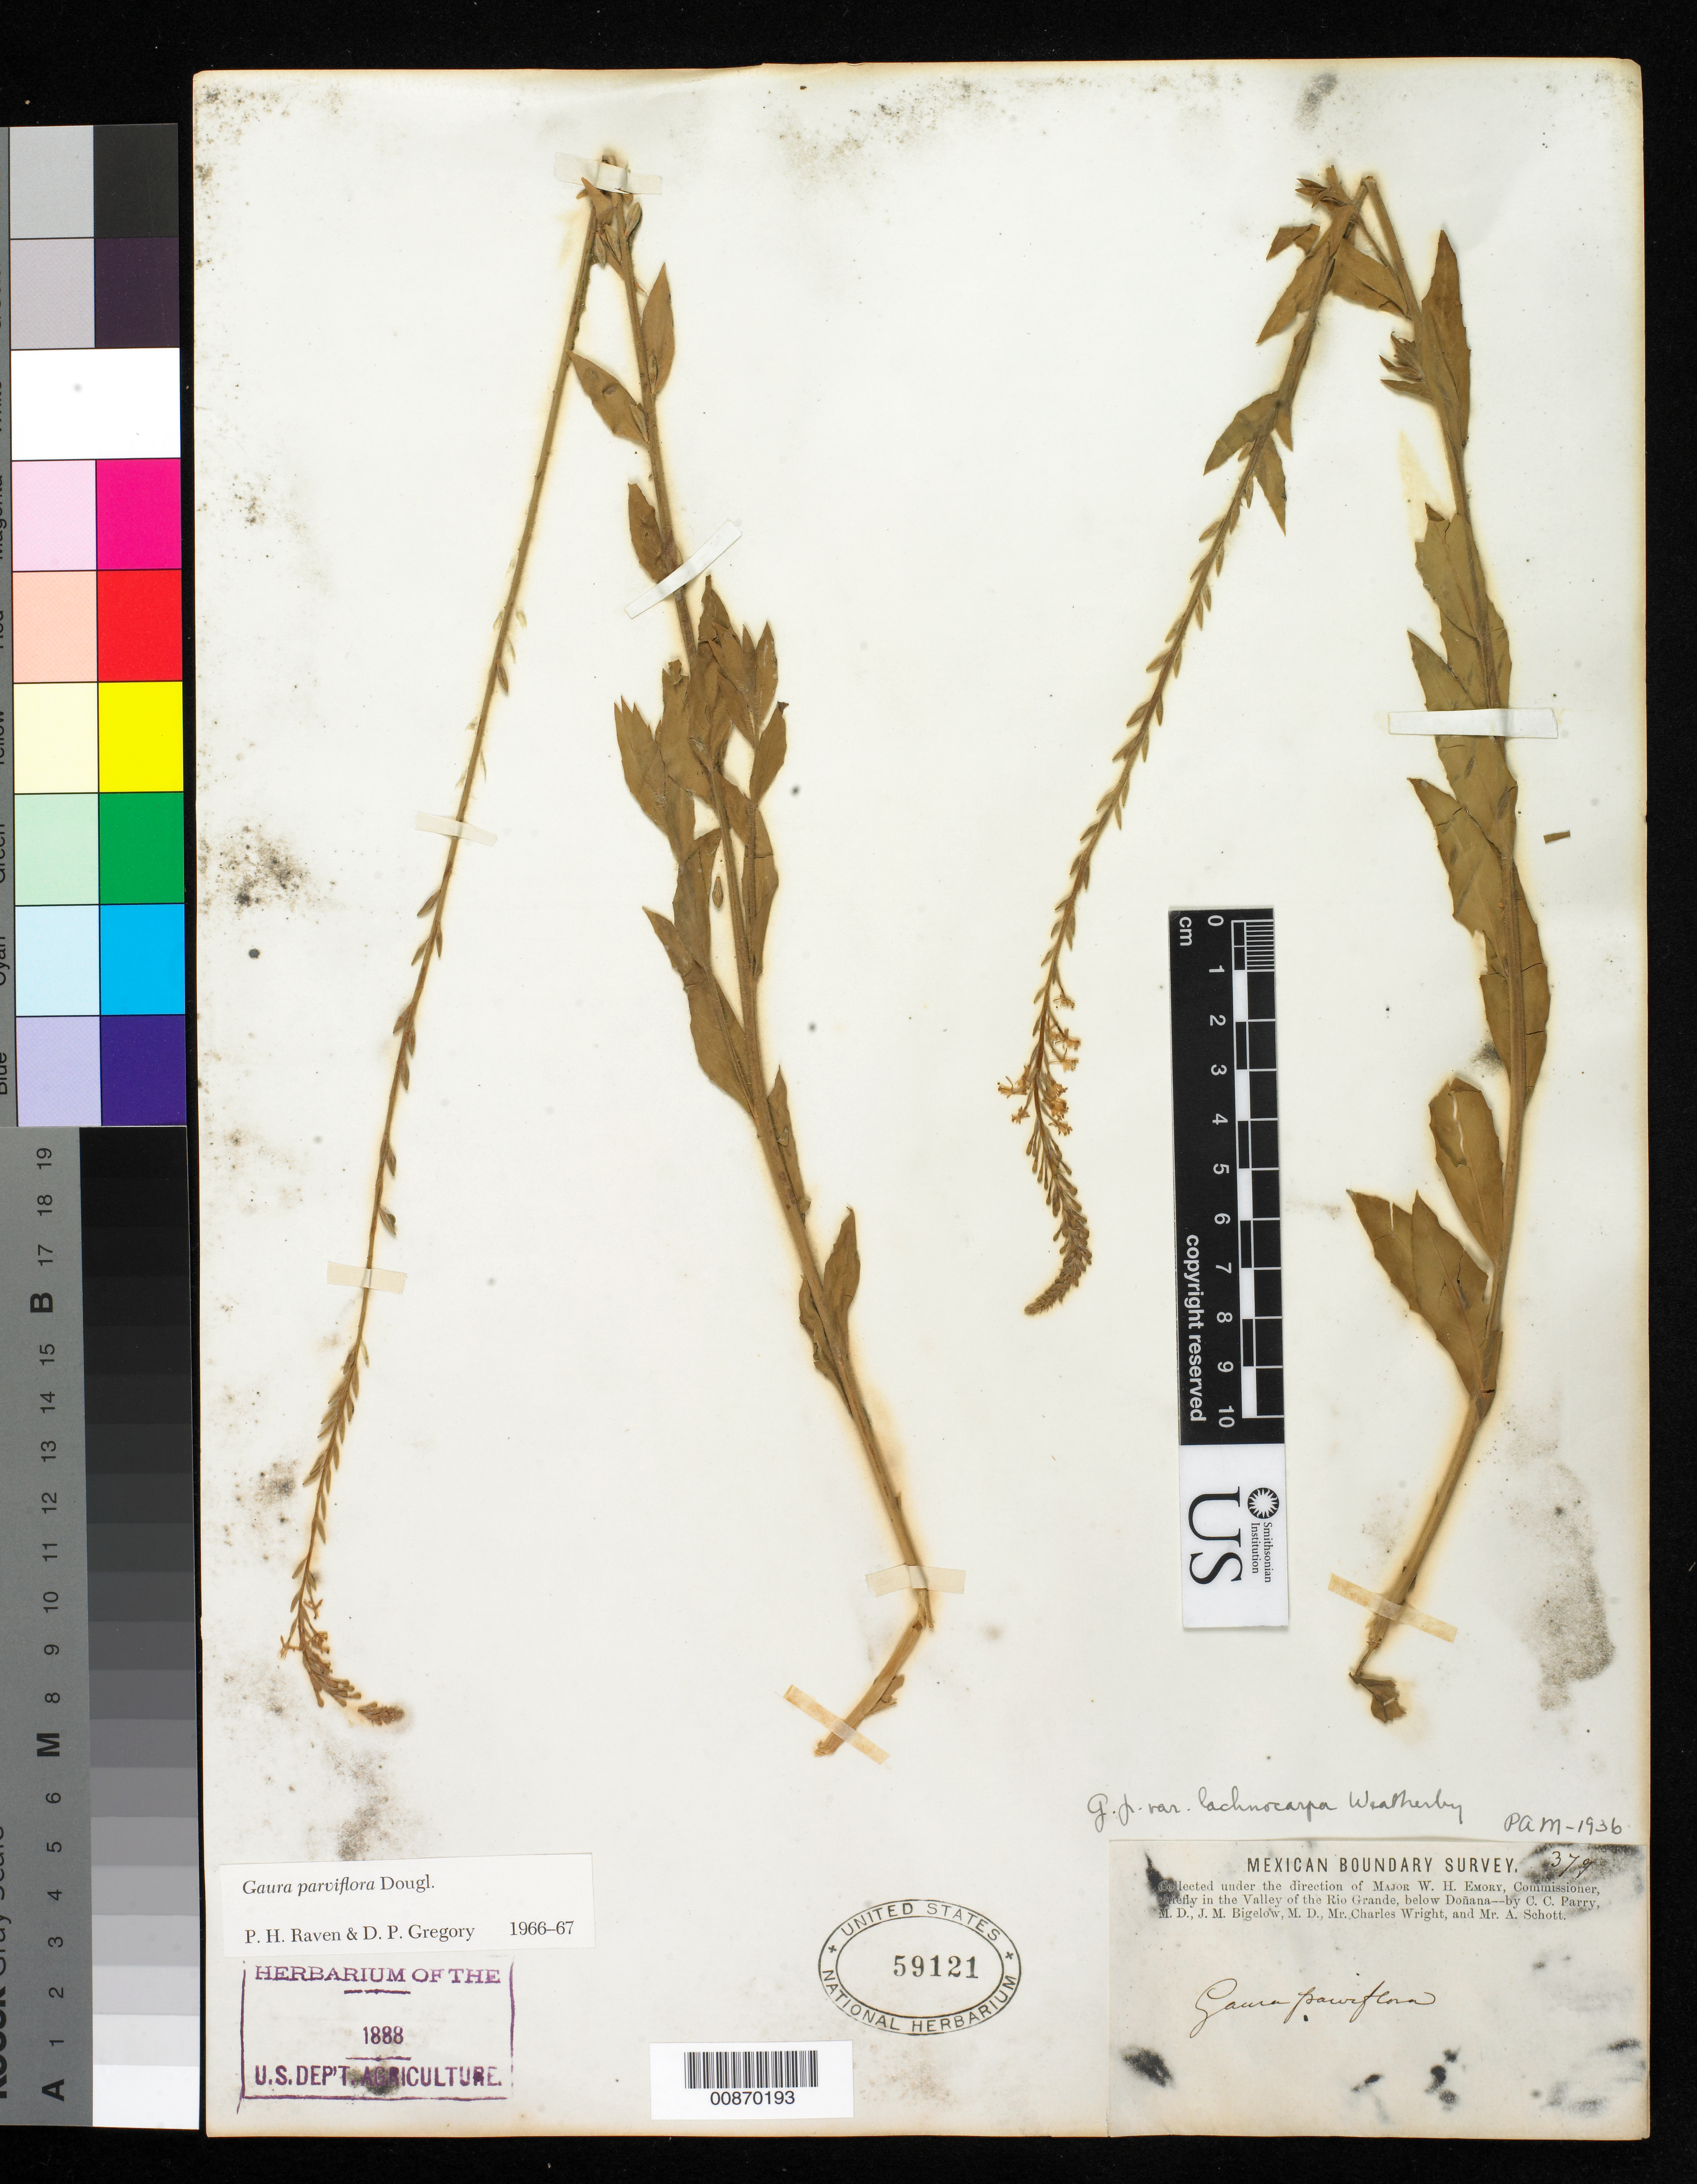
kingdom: Plantae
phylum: Tracheophyta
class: Magnoliopsida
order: Myrtales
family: Onagraceae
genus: Oenothera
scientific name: Oenothera curtiflora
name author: W.L. Wagner & Hoch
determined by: Wagner, W. L., (BOT), Smithsonian Institution - National Museum of Natural History (UNITED STATES)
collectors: C. C. Parry, J. M. Bigelow, C. Wright & A. C. V. Schott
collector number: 379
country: United States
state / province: New Mexico / Texas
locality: Valley of the Rio Grande, below Doñana.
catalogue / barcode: US 59121